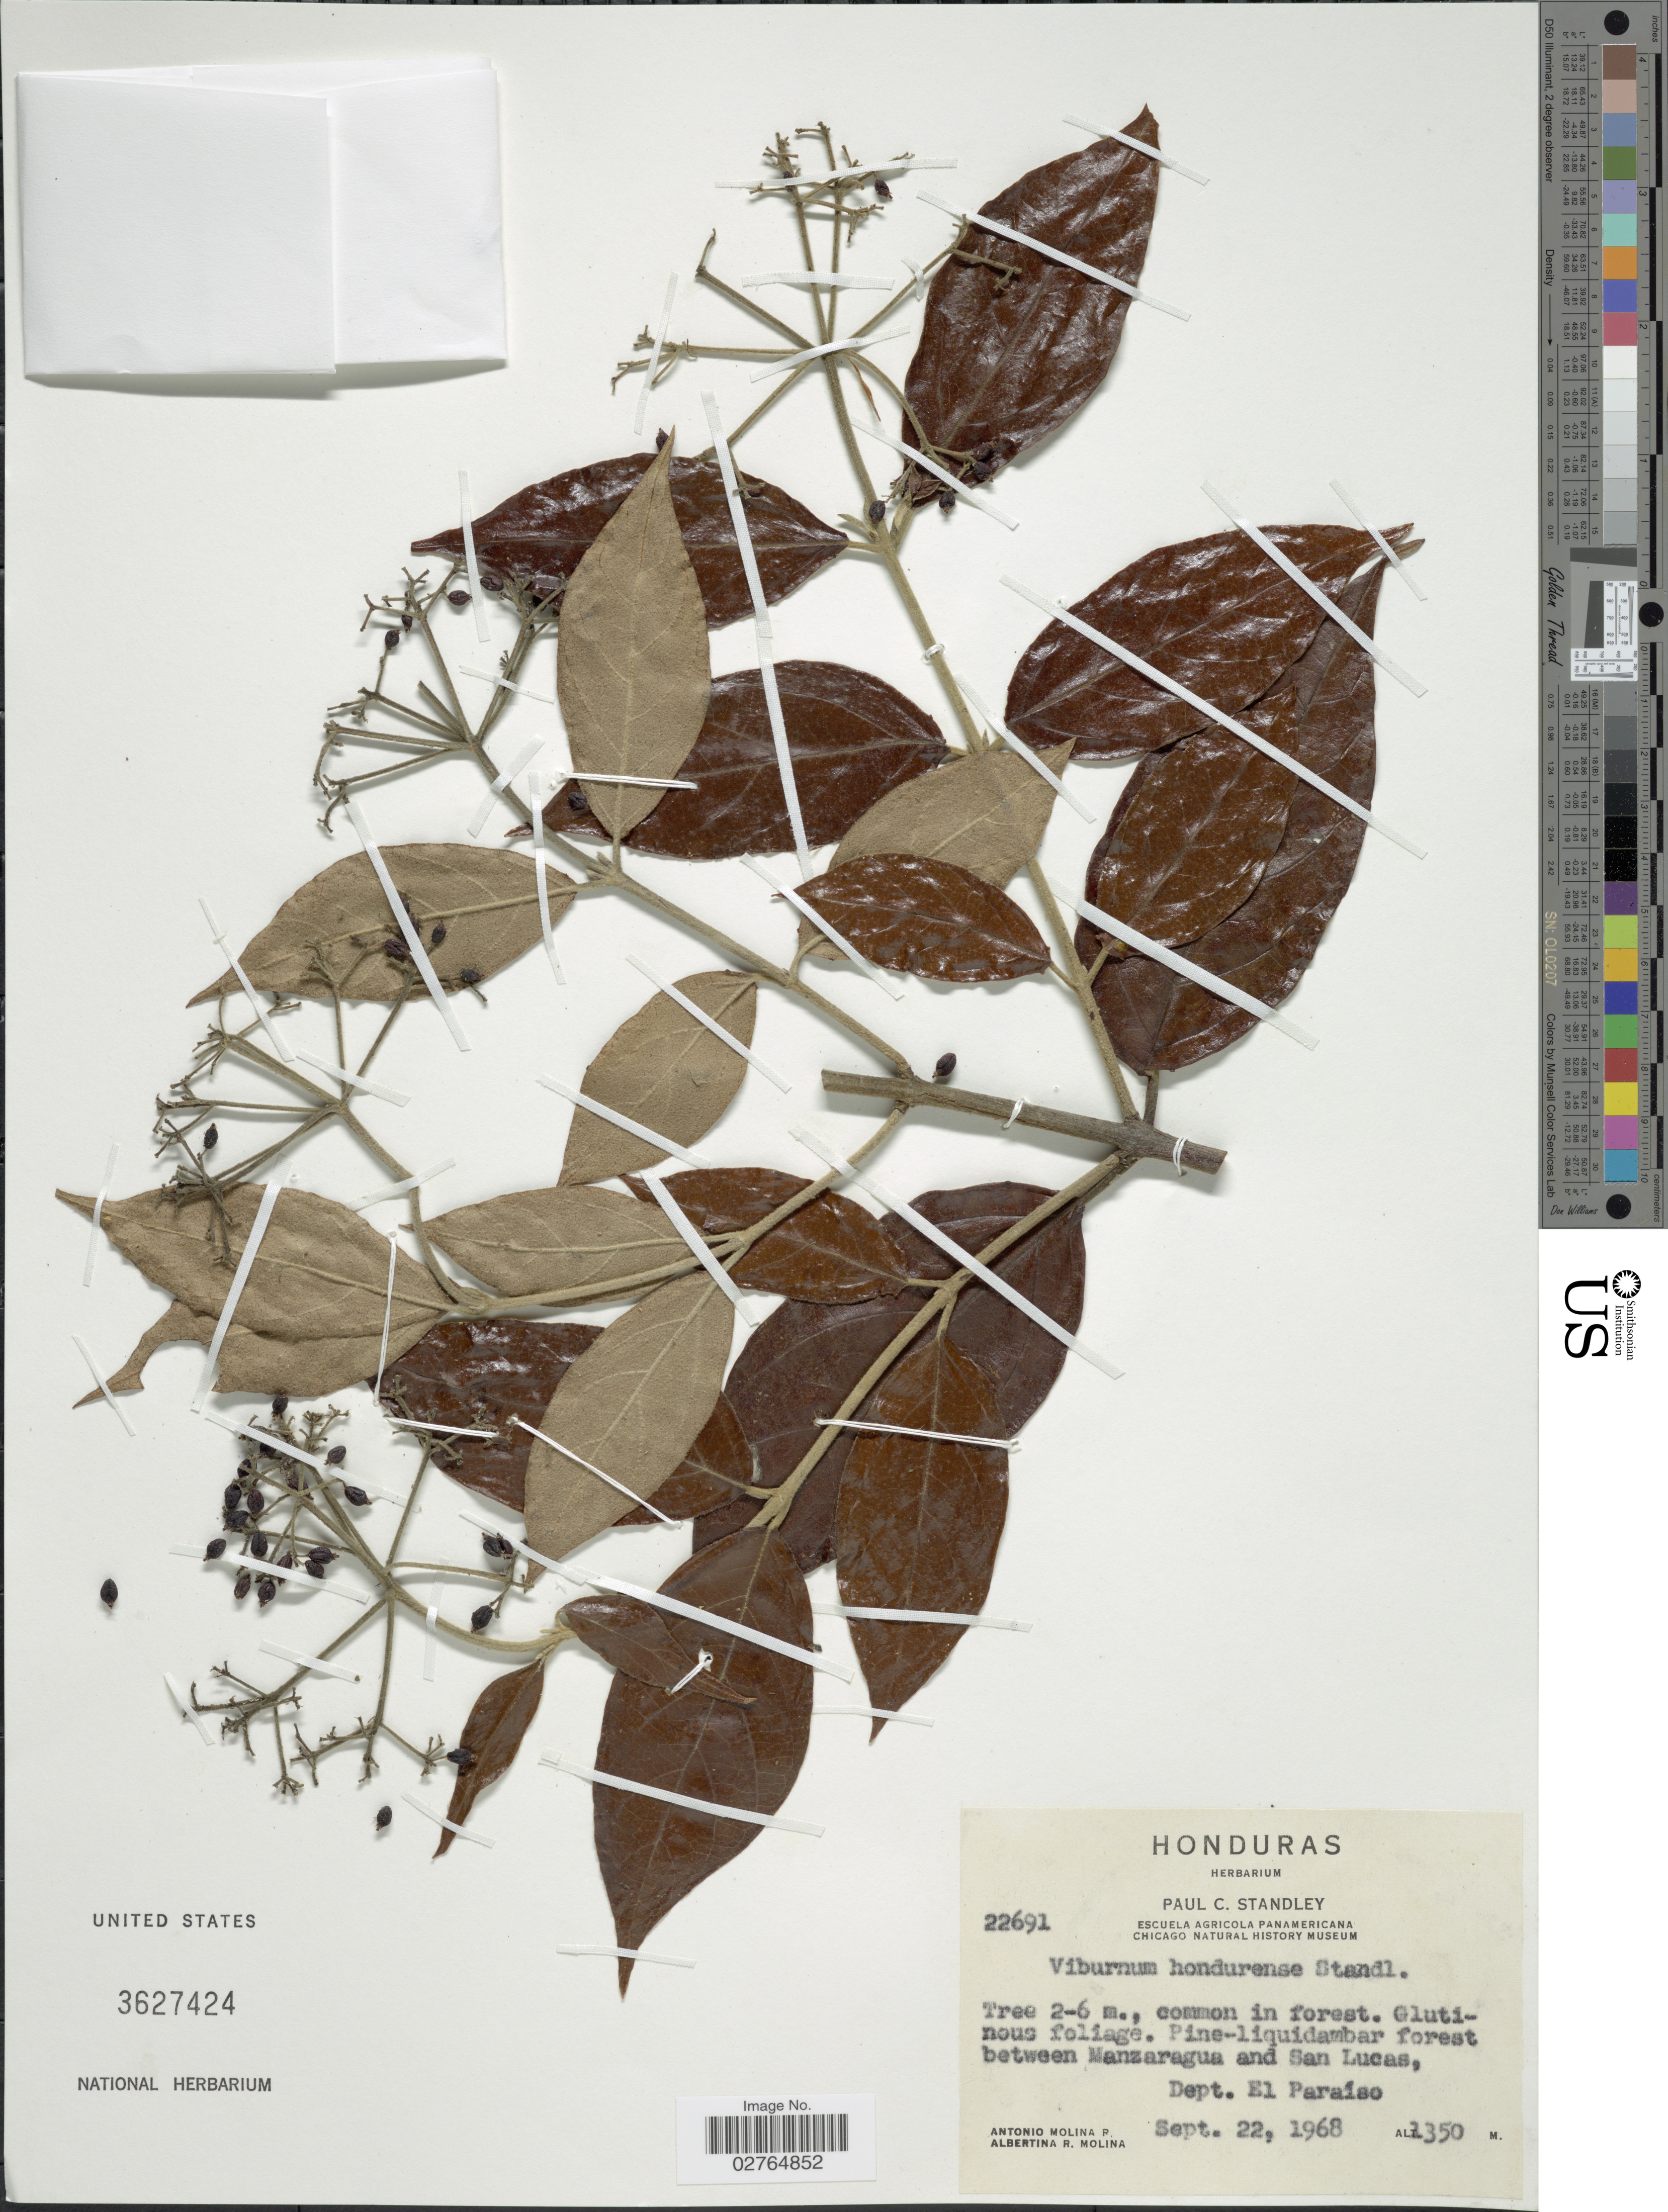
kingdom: Plantae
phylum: Tracheophyta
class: Magnoliopsida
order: Dipsacales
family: Viburnaceae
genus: Viburnum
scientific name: Viburnum hondurense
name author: Standl.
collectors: A. Molina R. & A. R. Molina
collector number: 22691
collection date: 1968-09-22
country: Honduras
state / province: El Paraíso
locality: Glutinous foliage. Pine-Liquidambar forest between Manzaragua and San Lucas. Dept. El Paraíso.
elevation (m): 1350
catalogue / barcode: US 3627424